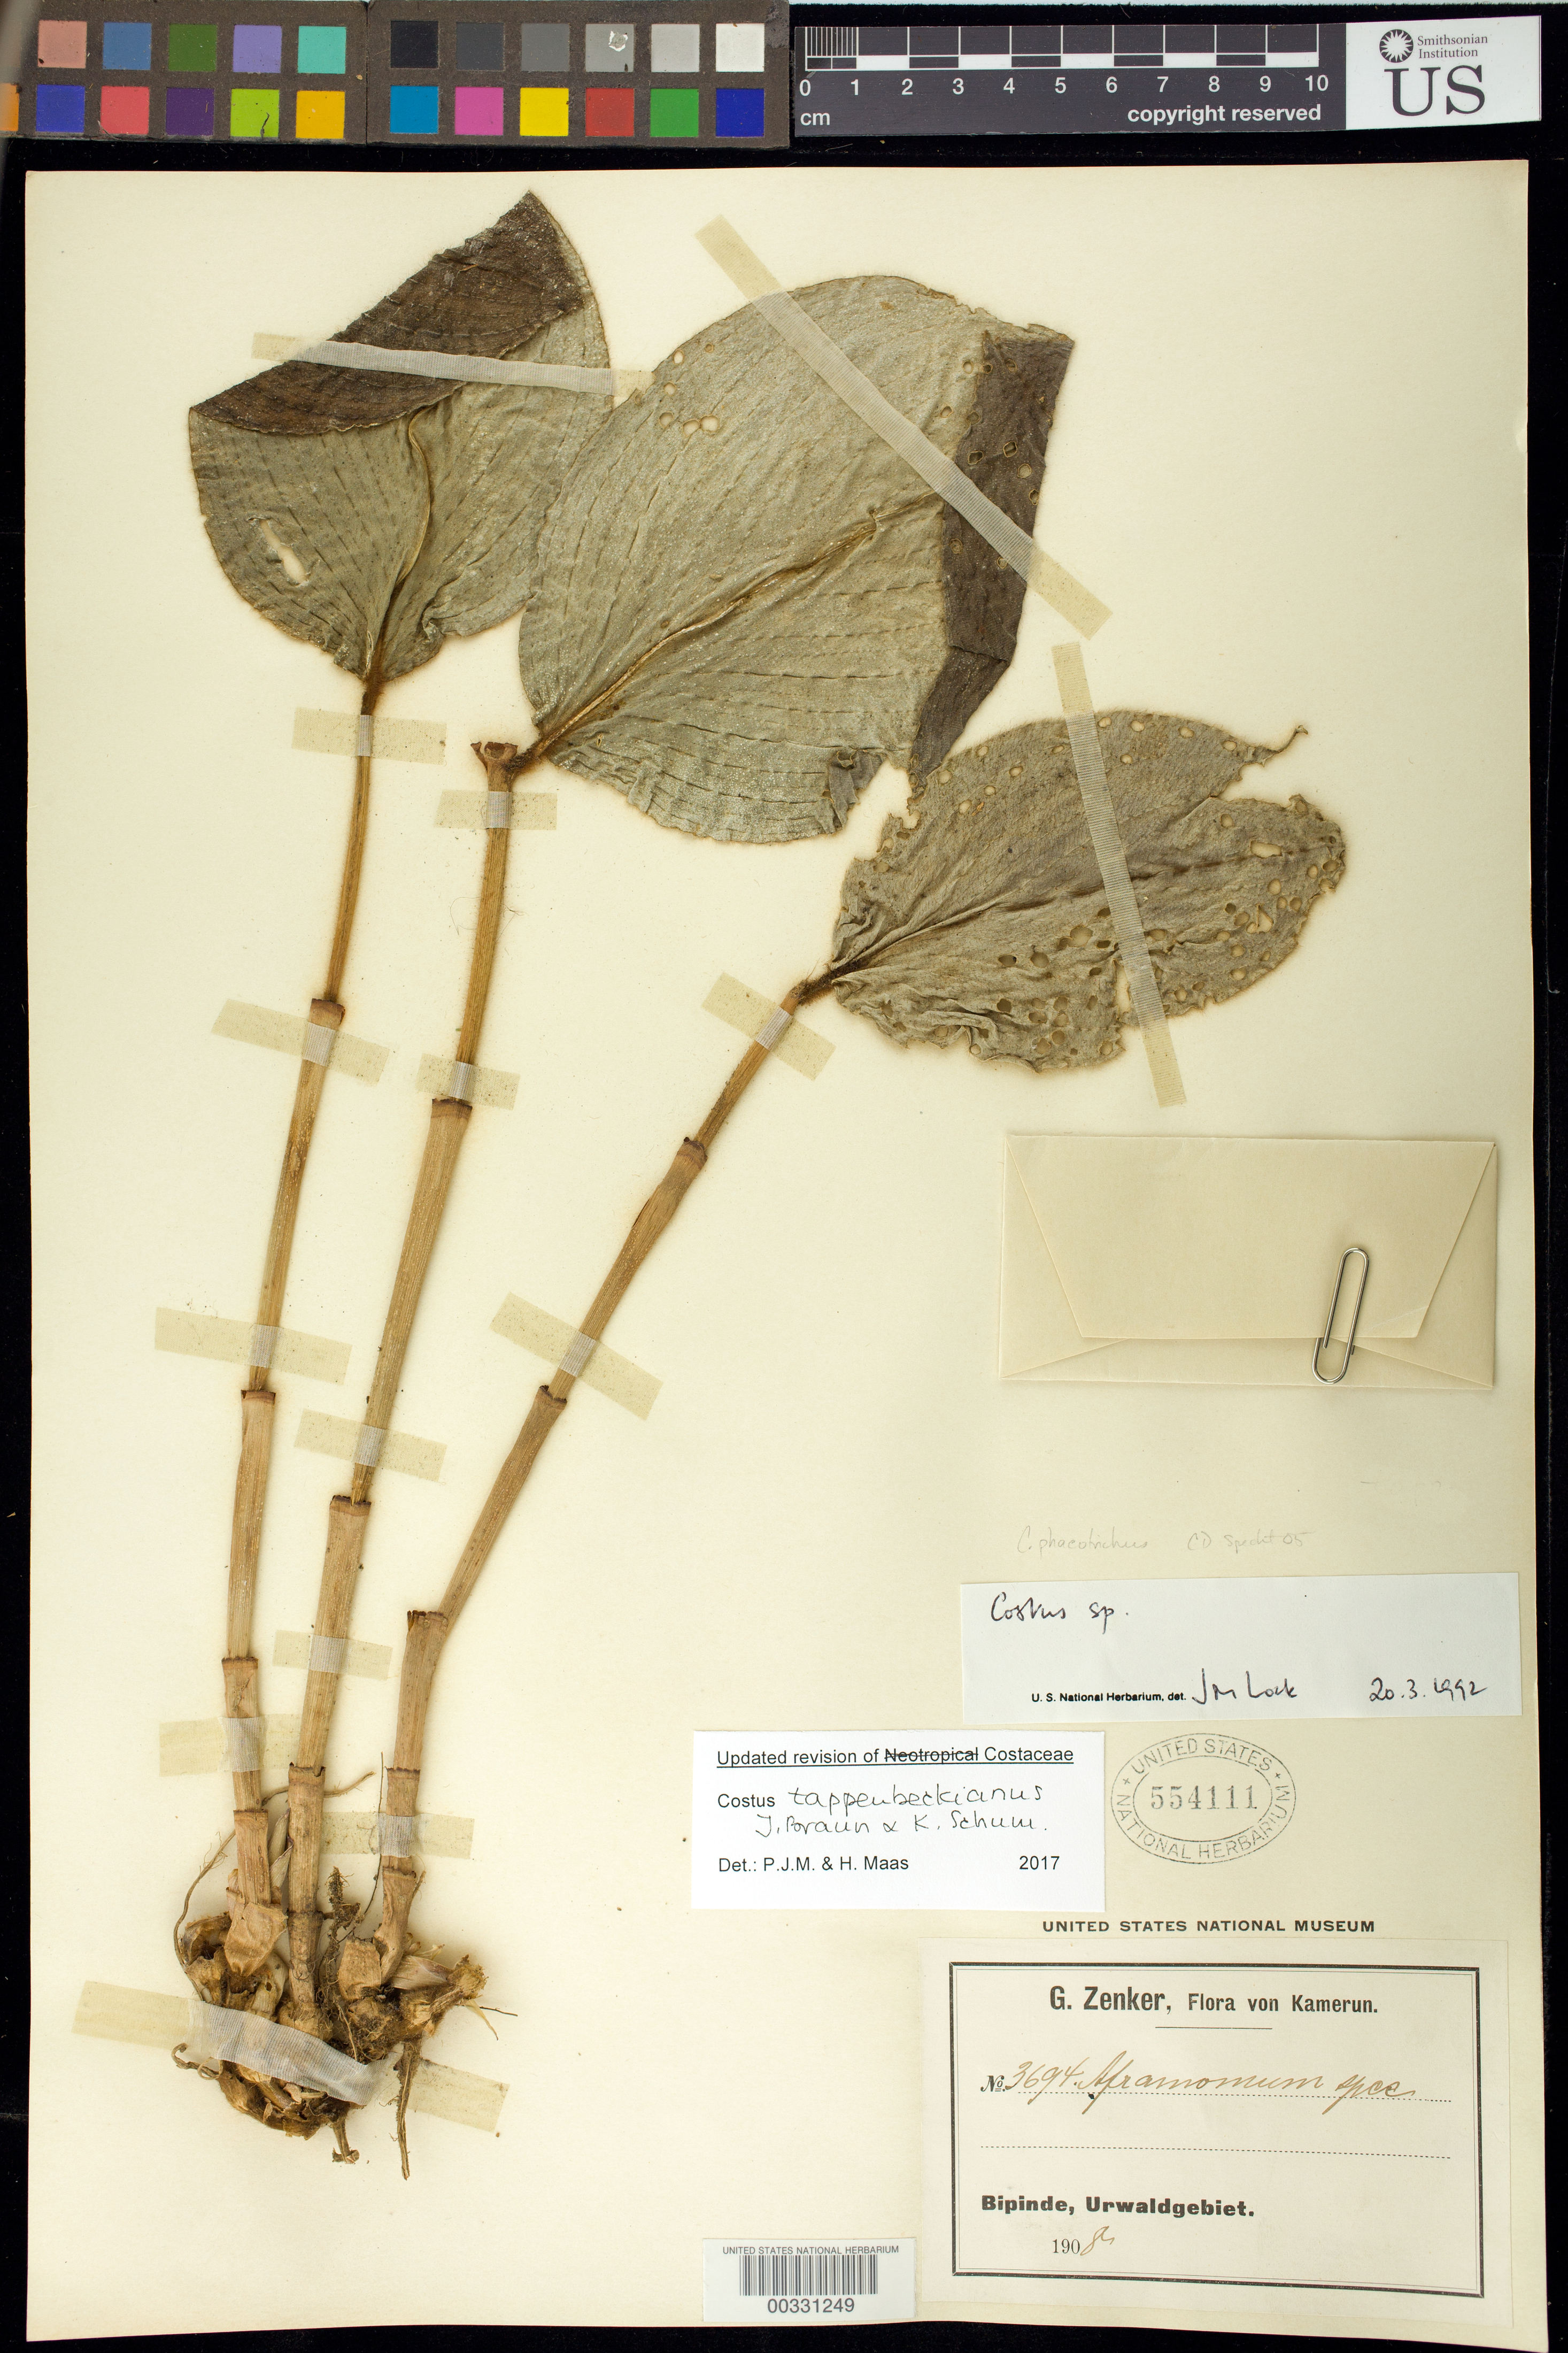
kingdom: Plantae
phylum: Tracheophyta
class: Liliopsida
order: Zingiberales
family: Costaceae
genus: Costus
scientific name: Costus tappenbeckianus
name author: J. Braun & K. Schum.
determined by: Maas, Paul J.; Maas, H.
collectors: G. A. Zenker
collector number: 3694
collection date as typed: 1908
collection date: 1908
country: Cameroon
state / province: Sud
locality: Flora von kamerun, bipinde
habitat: Urwaldgebiet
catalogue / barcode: US 554111